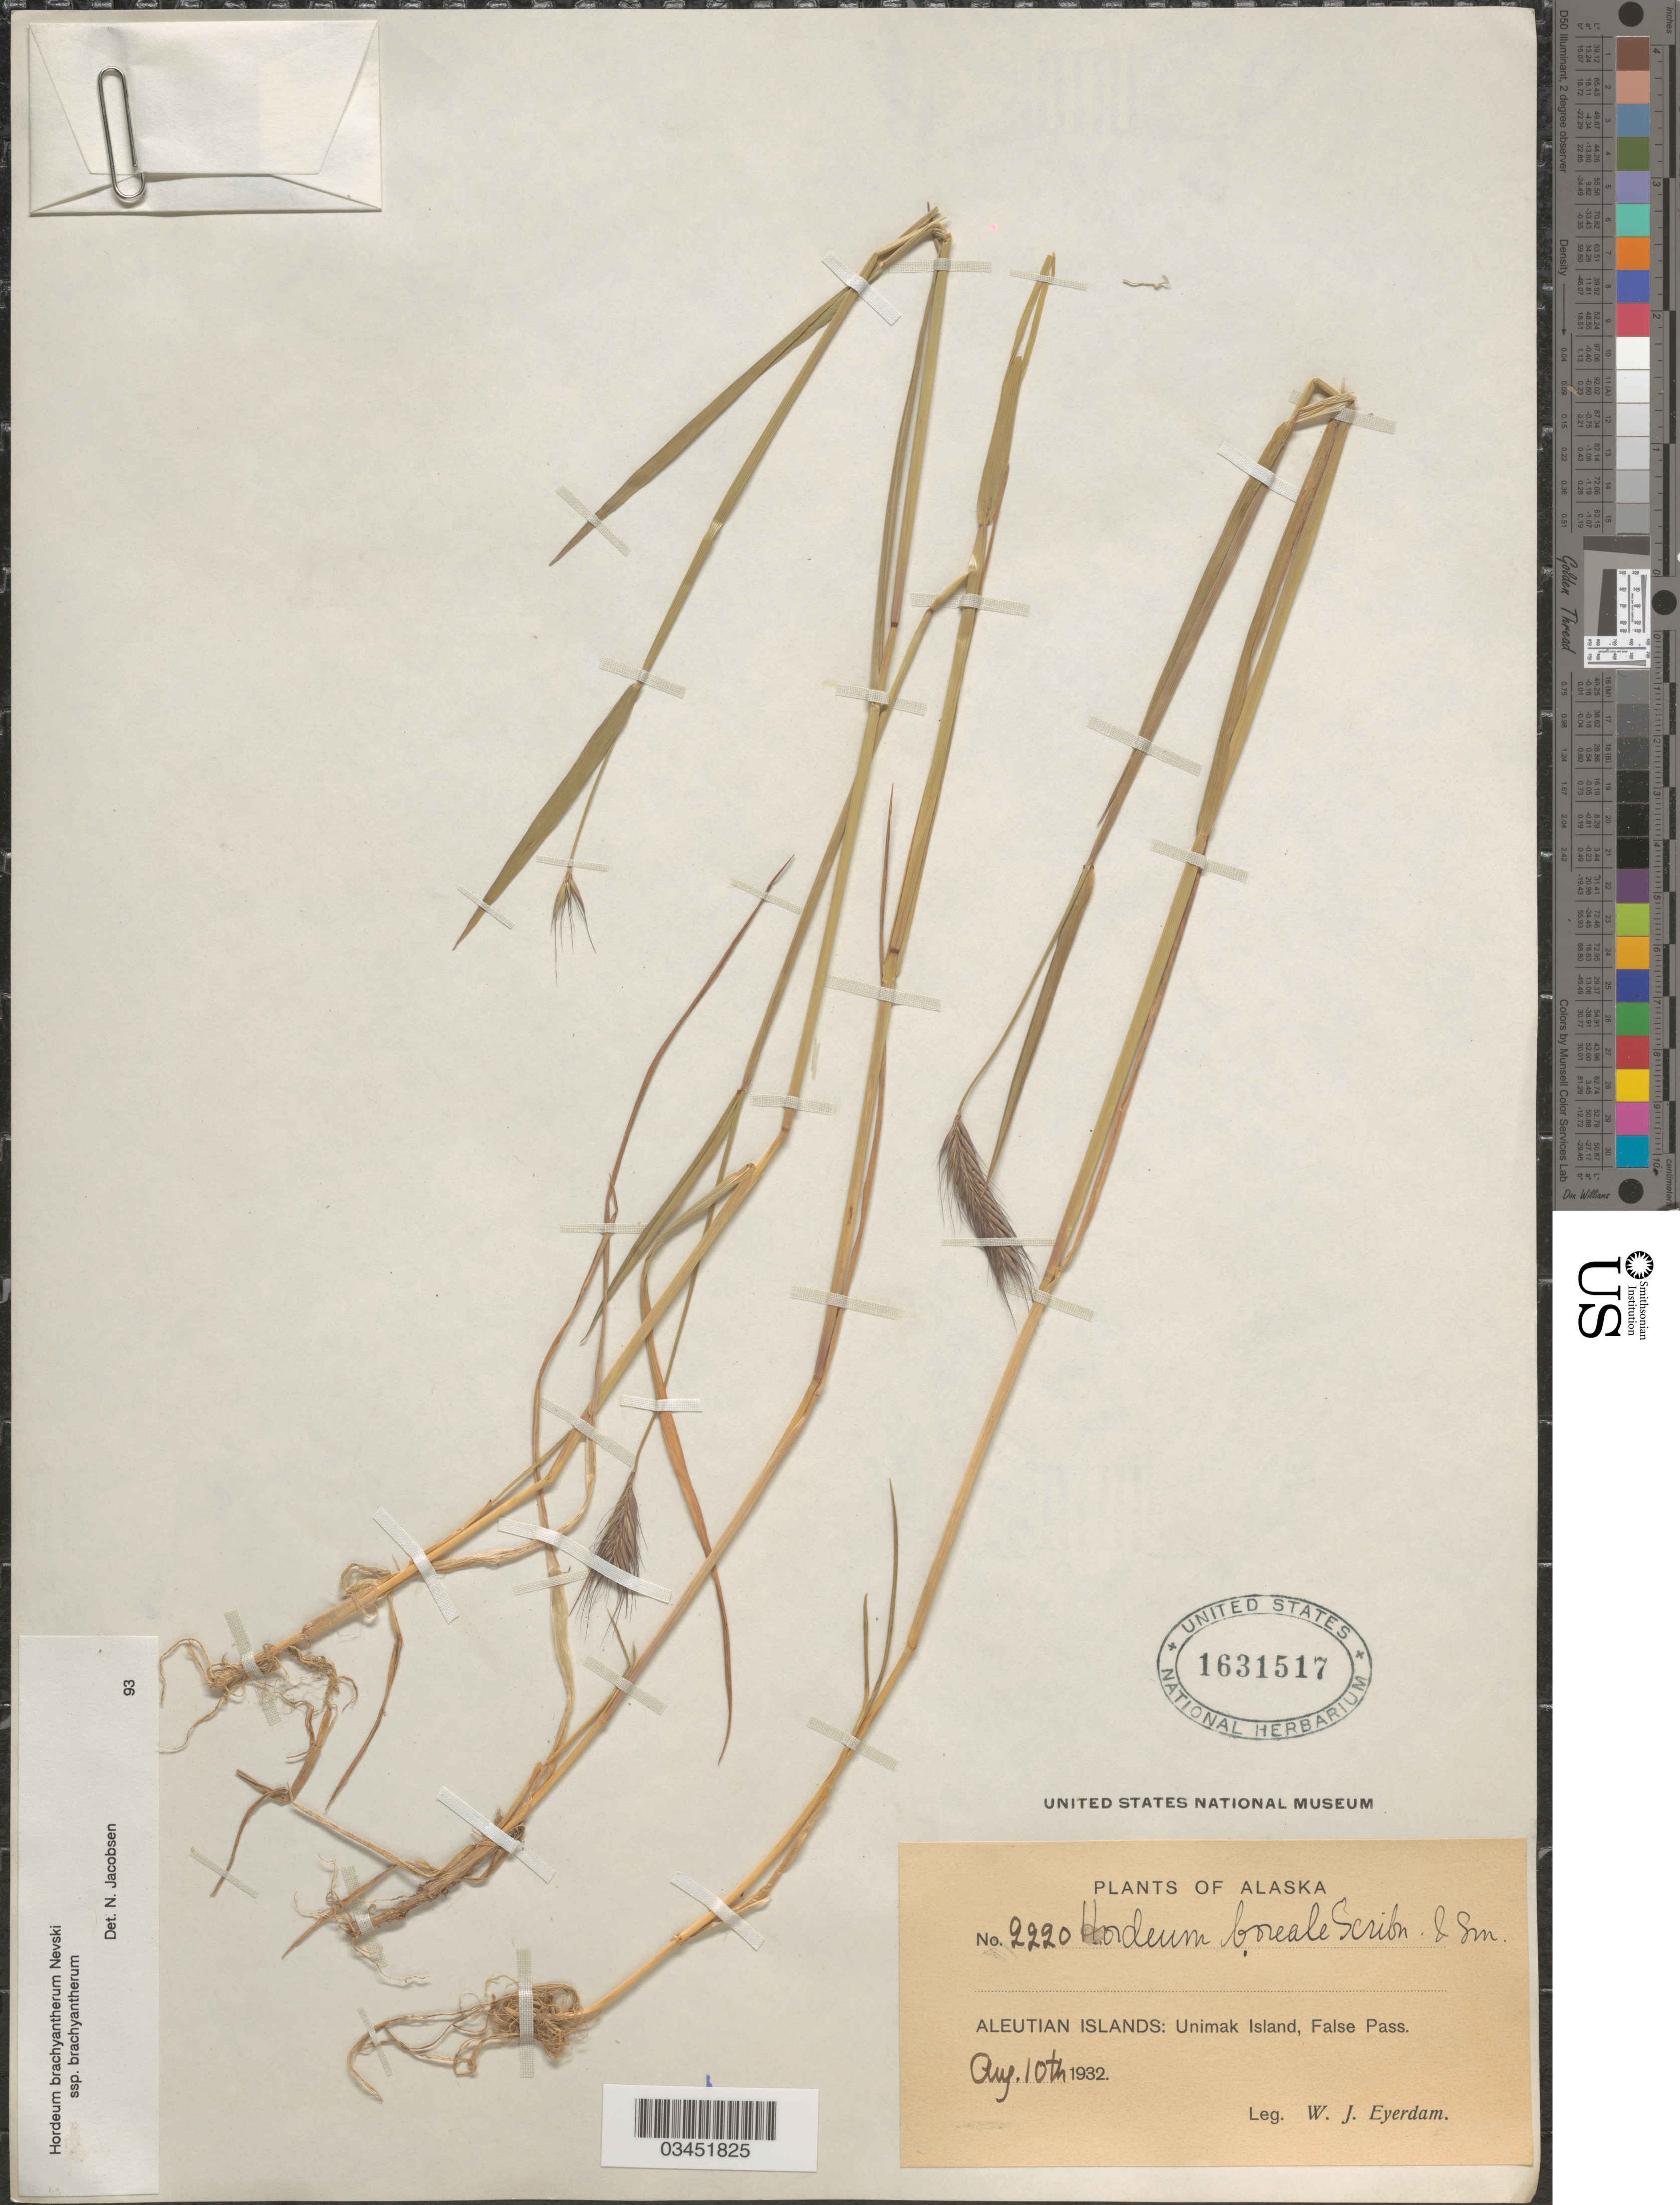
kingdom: Plantae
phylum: Tracheophyta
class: Liliopsida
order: Poales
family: Poaceae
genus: Hordeum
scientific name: Hordeum brachyantherum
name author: Nevski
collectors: W. J. Eyerdam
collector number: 2220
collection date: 1932-08-10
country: United States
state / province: Alaska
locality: Aleutian Islands: Unimak Islands, False Pass.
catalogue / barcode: US 1631517